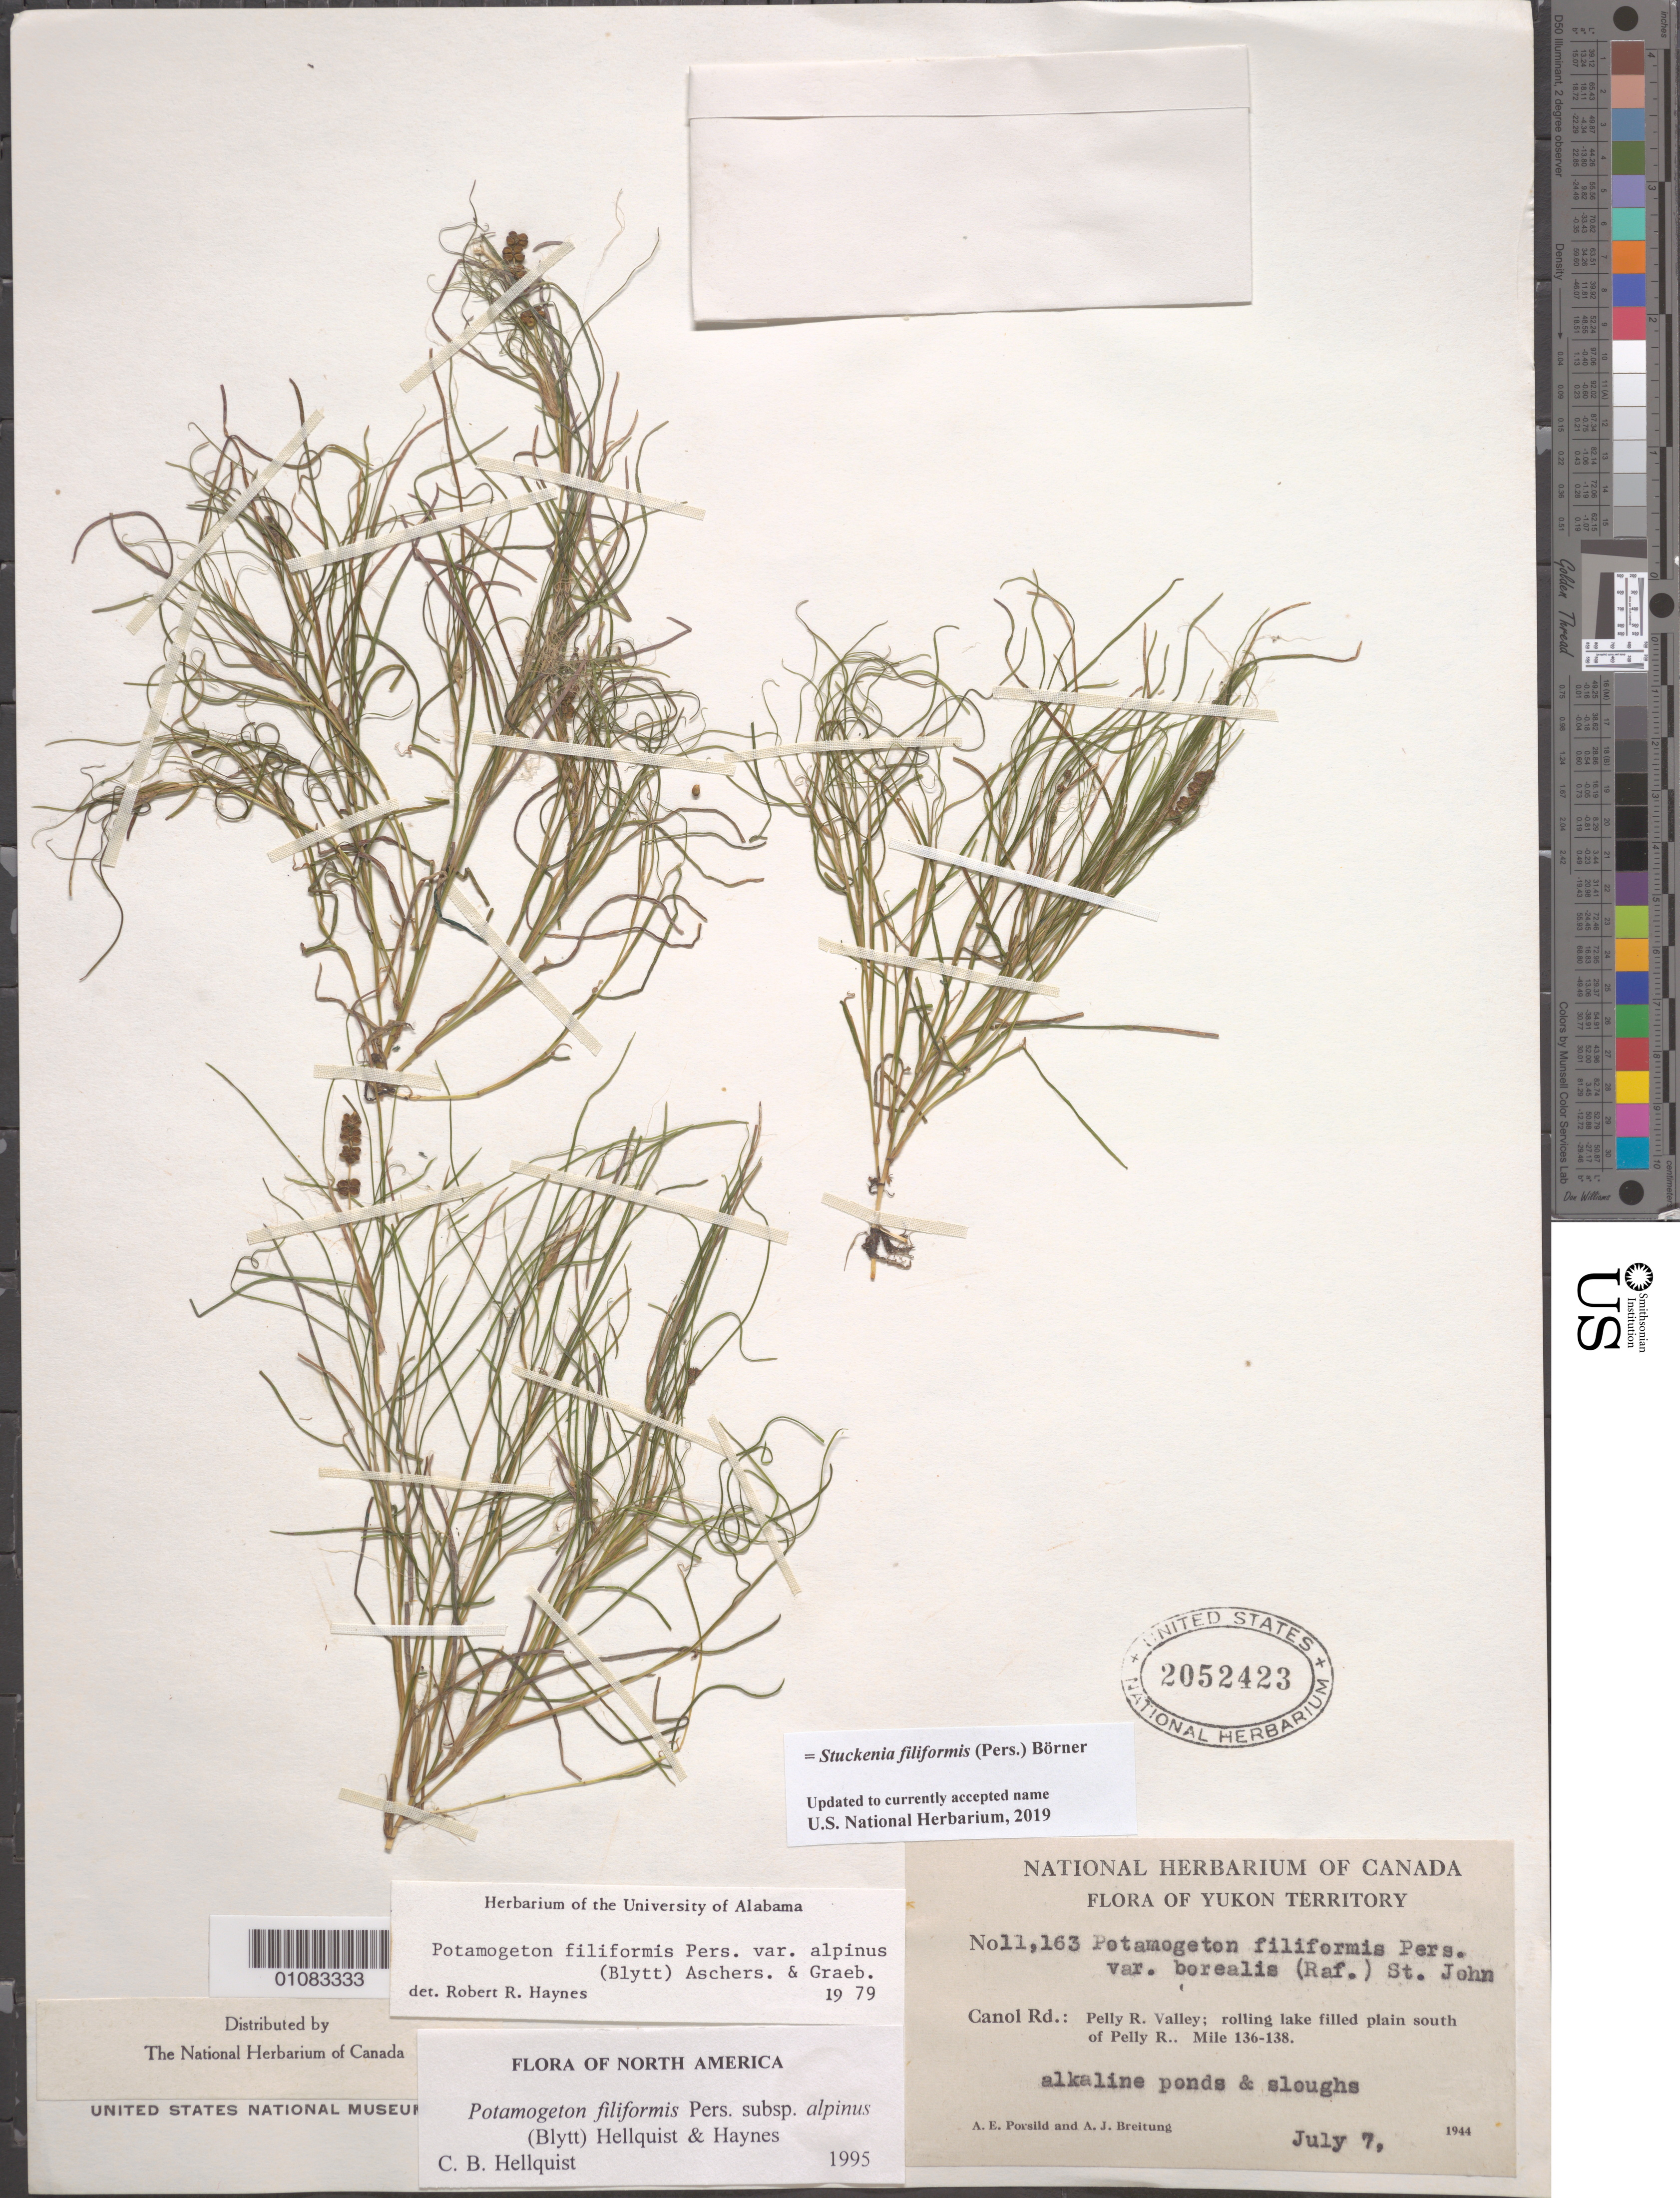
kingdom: Plantae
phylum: Tracheophyta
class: Liliopsida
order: Alismatales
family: Potamogetonaceae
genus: Stuckenia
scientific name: Stuckenia filiformis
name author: (Pers.) Börner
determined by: Strong, Mark T., (BOT), Smithsonian Institution - National Museum of Natural History (UNITED STATES)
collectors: A. E. Porsild & A. Breitung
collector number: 11163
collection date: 1944-07-07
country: Canada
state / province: Yukon Territory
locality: Canol Road, Mile 136- 138, Pelly R. Valley, Pelly River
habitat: Rolling lake plain south of river; alkaline ponds and sloughs.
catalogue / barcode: US 2052423